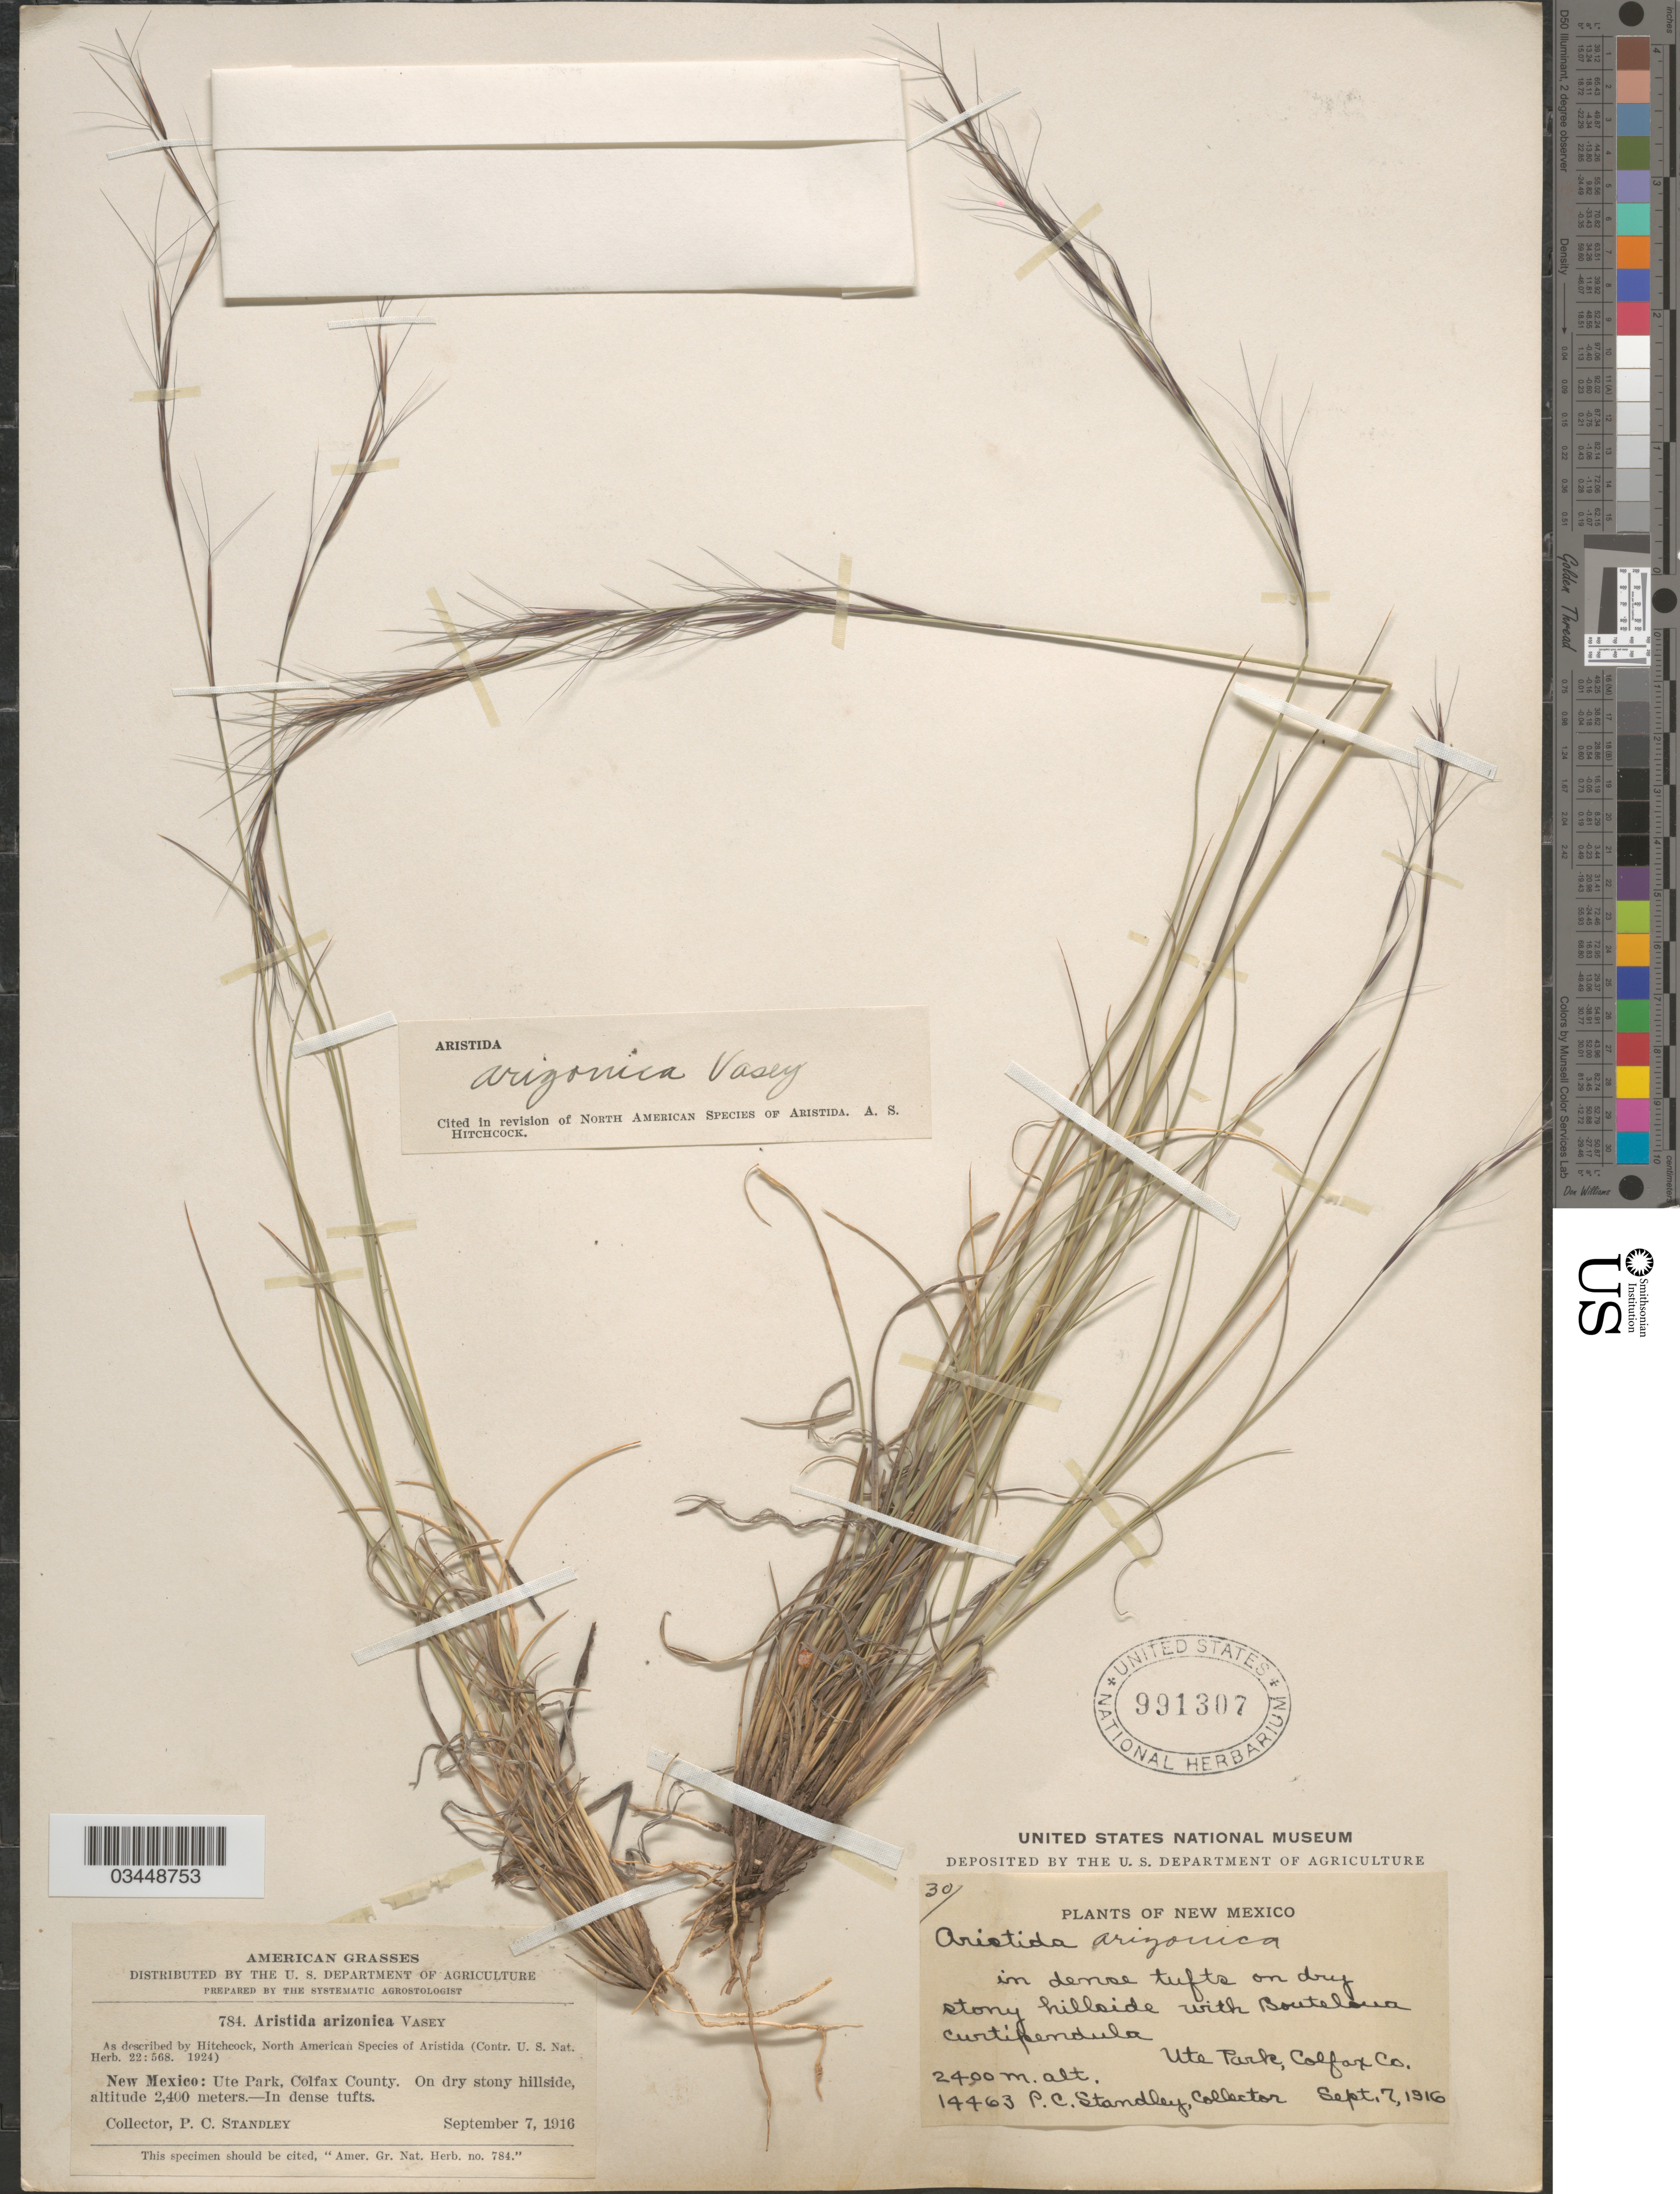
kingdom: Plantae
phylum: Tracheophyta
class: Liliopsida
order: Poales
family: Poaceae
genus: Aristida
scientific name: Aristida arizonica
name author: Vasey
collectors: P. C. Standley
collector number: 14463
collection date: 1916-09-07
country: United States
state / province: New Mexico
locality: On dry stony hillsides. Ute Park, Colfax Co.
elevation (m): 2400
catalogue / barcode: US 991307